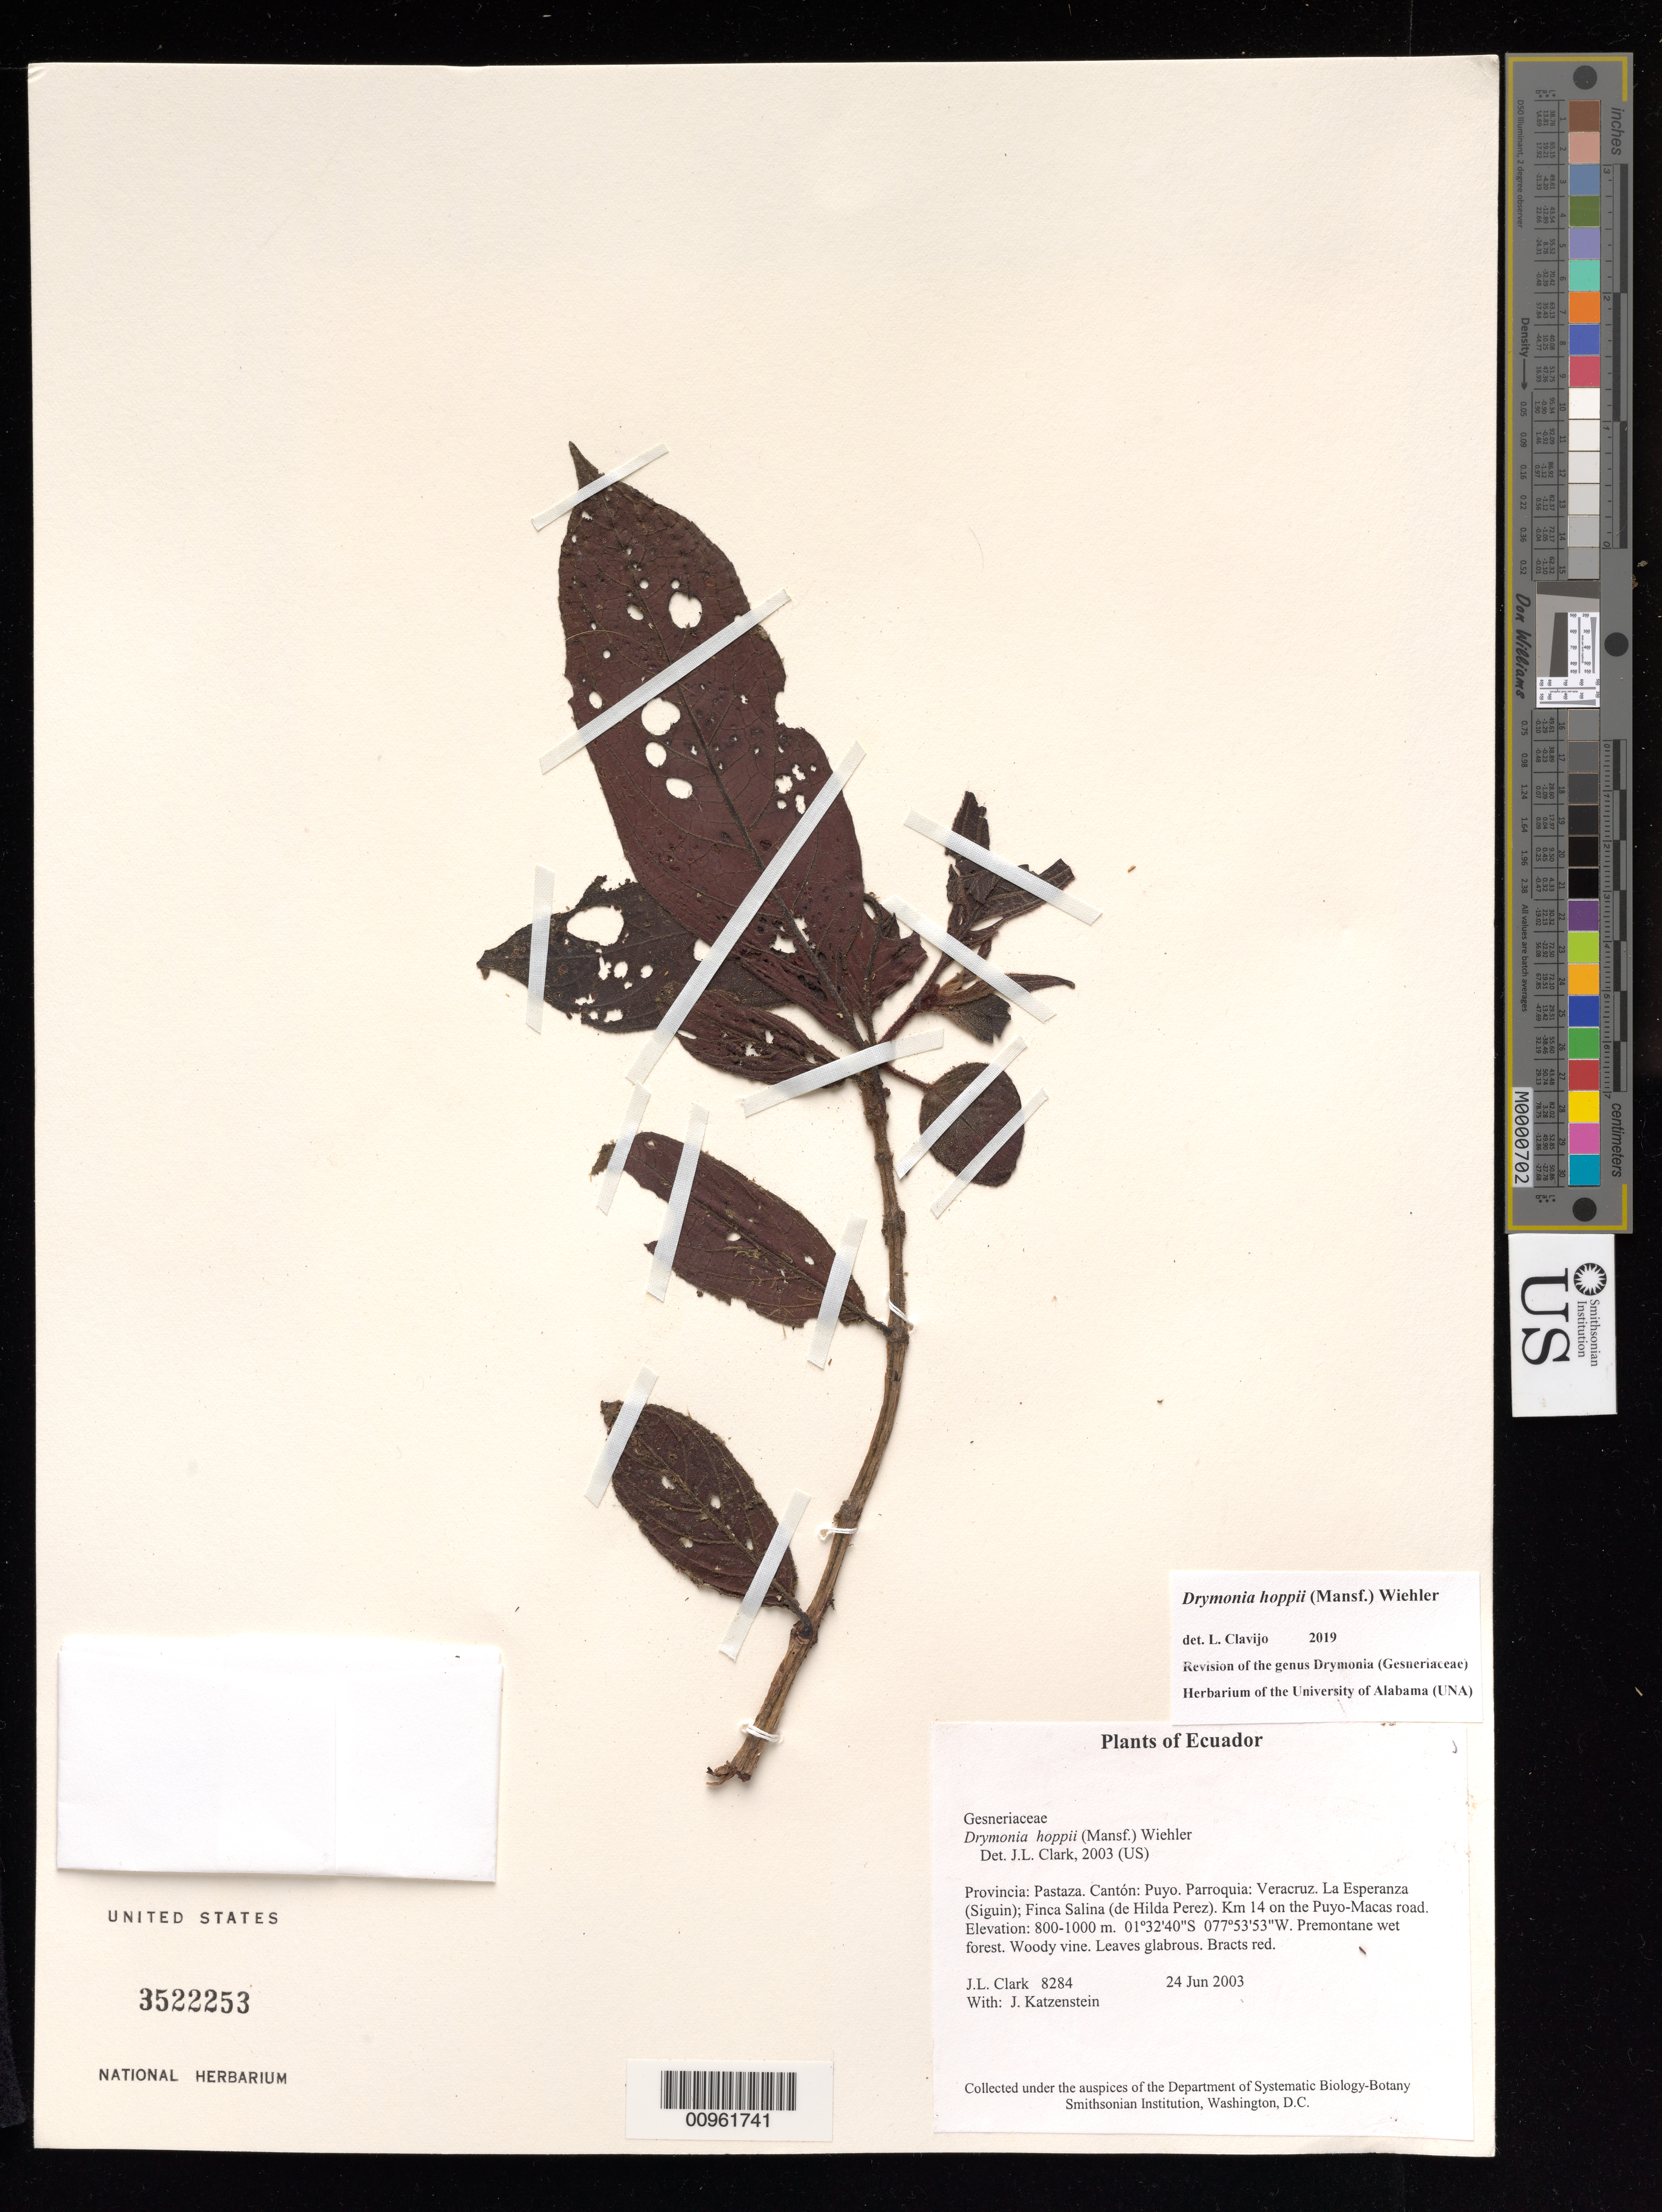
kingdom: Plantae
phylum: Tracheophyta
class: Magnoliopsida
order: Lamiales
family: Gesneriaceae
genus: Drymonia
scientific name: Drymonia hoppii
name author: (Mansf.) Wiehler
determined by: Clark, J. L., (SEL), The Marie Selby Botanical Garden (UNITED STATES)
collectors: J. L. Clark & J. Katzenstein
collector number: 8284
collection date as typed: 24 Jun 2003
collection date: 2003-06-24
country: Ecuador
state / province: Pastaza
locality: Puyo. Parroquia: Veracruz. La Esperanza (Siguin); Finca Salina (de Hilda Perez). Km 14 on the Puyo-Macas road.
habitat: Premontane wet forest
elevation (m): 800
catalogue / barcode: US 3522253